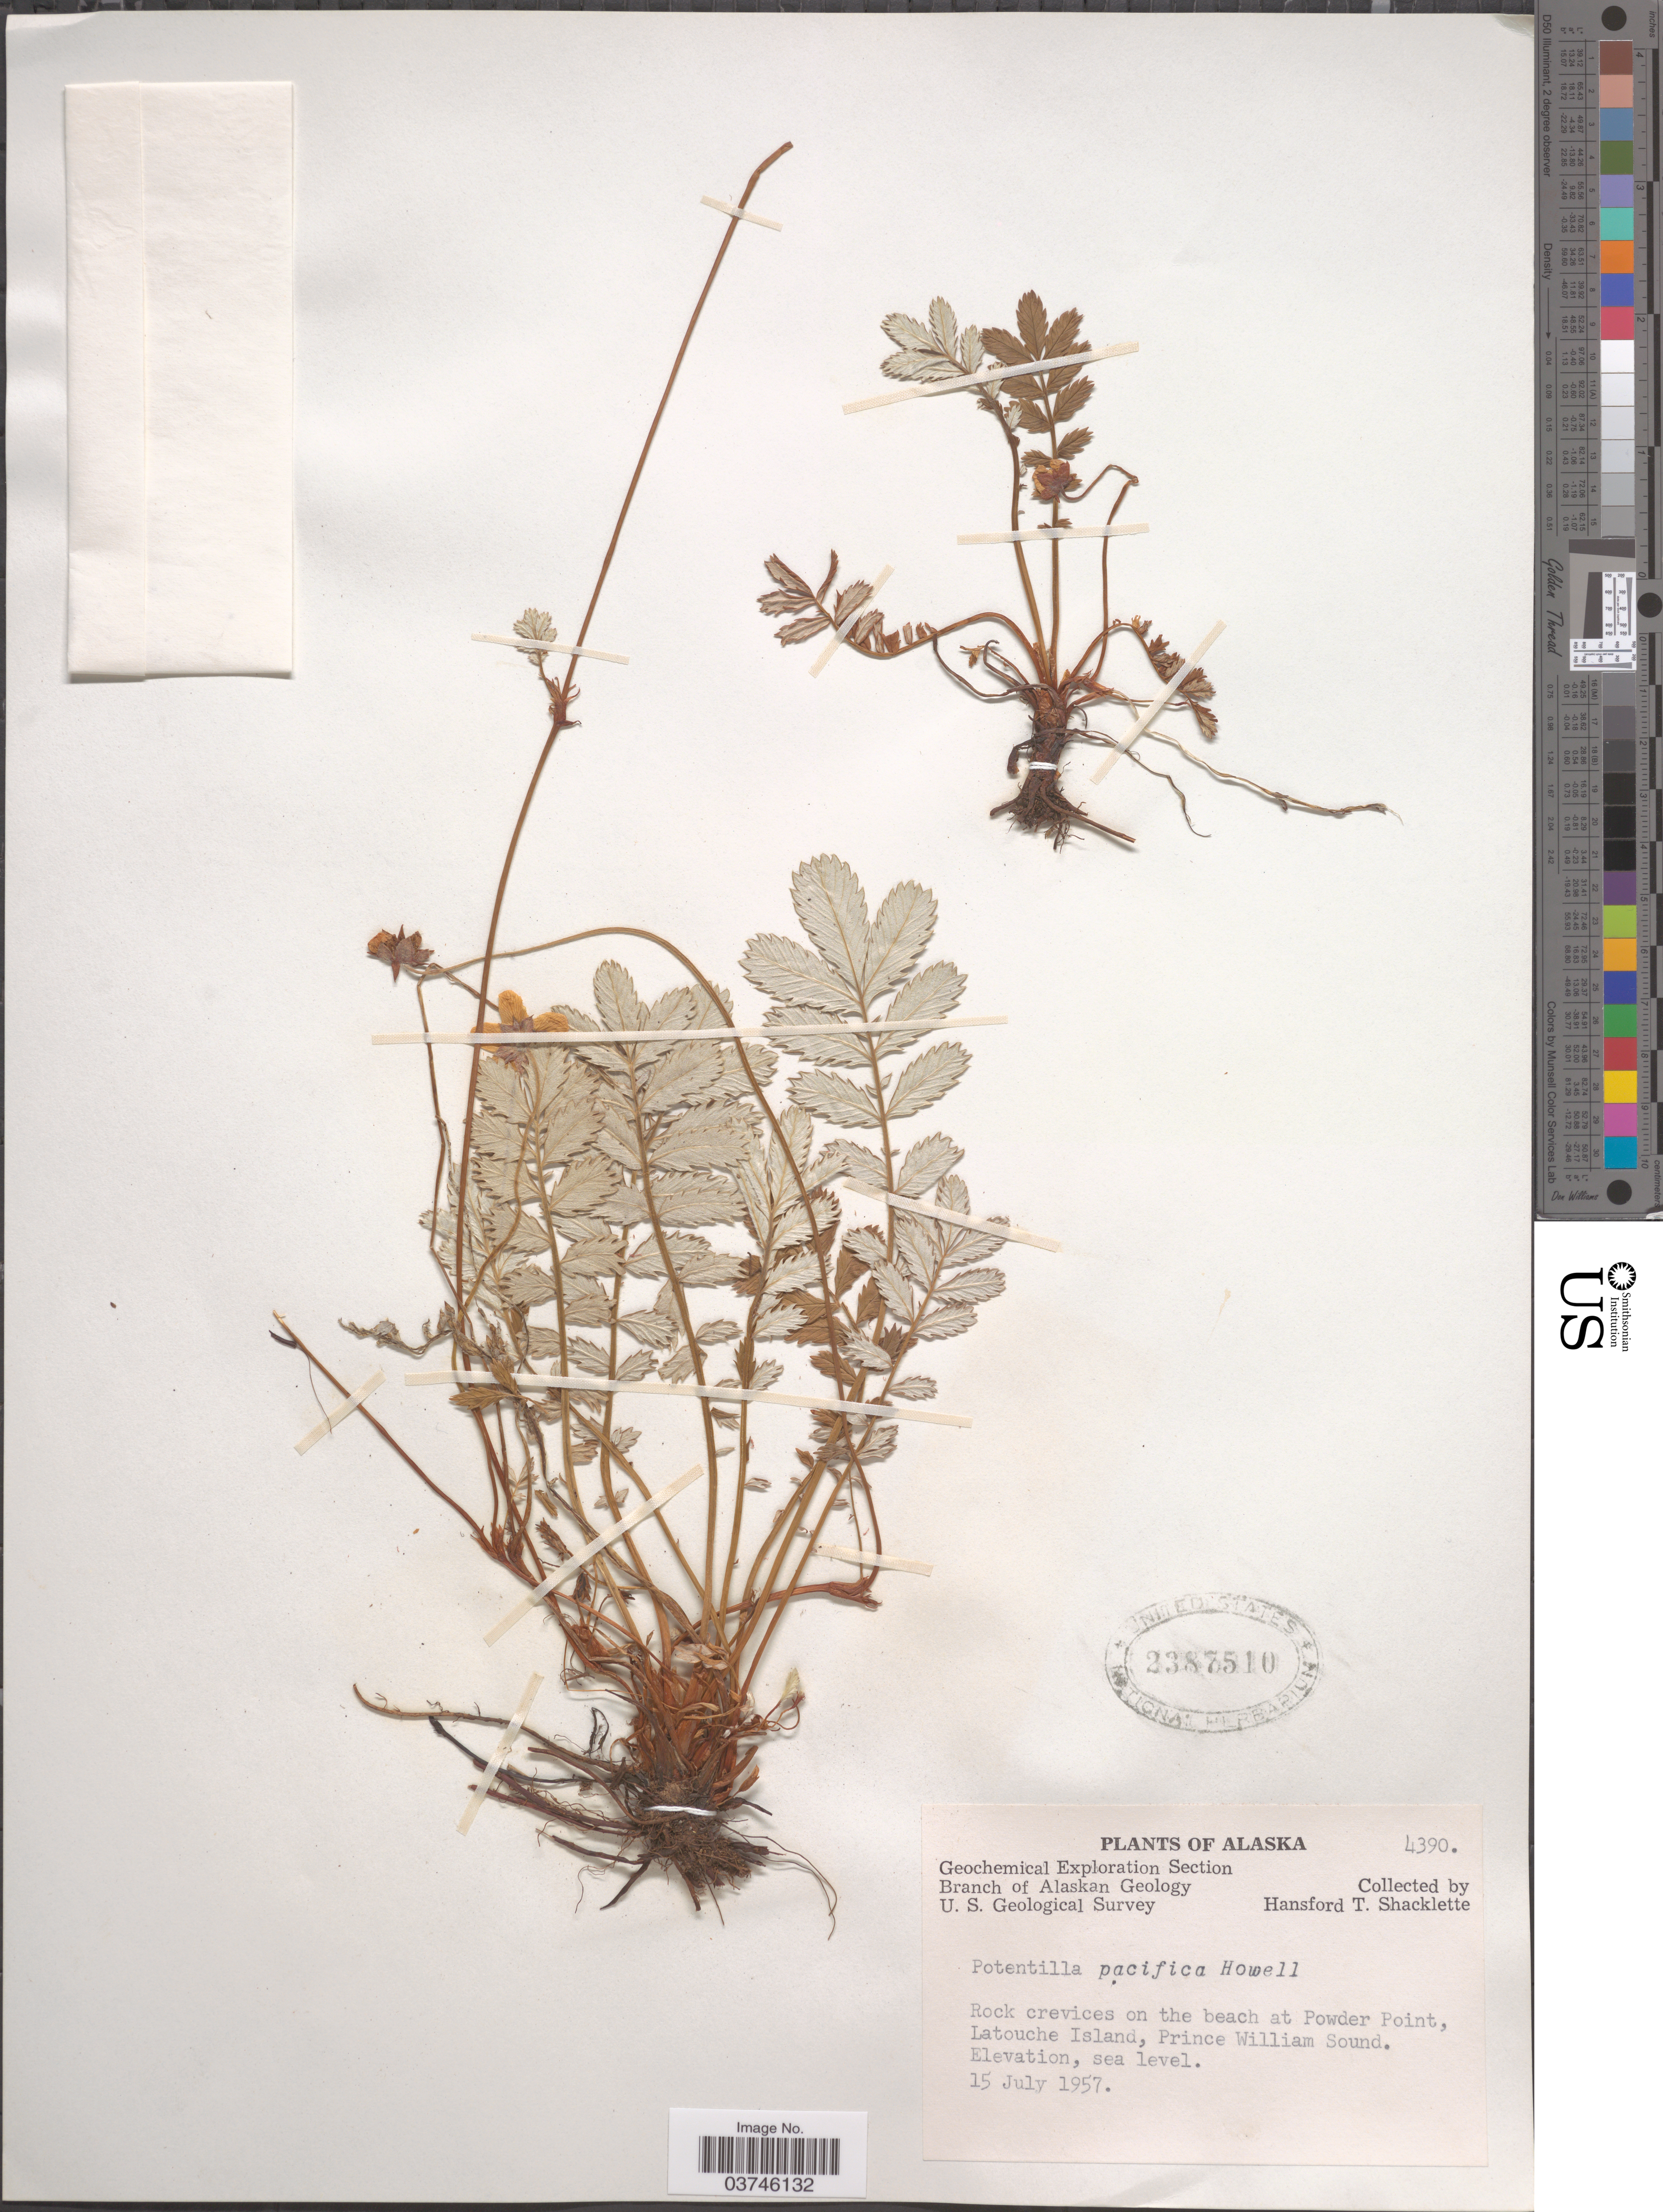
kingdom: Plantae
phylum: Tracheophyta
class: Magnoliopsida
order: Rosales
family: Rosaceae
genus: Argentina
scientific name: Argentina pacifica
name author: (Howell) Rydb.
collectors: H. Shacklette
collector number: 4390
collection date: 1957-07-15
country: United States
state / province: Alaska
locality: Rock crevices on the beach at Powder Point, Latouche Island, Prince William Sound.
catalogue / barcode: US 2387510